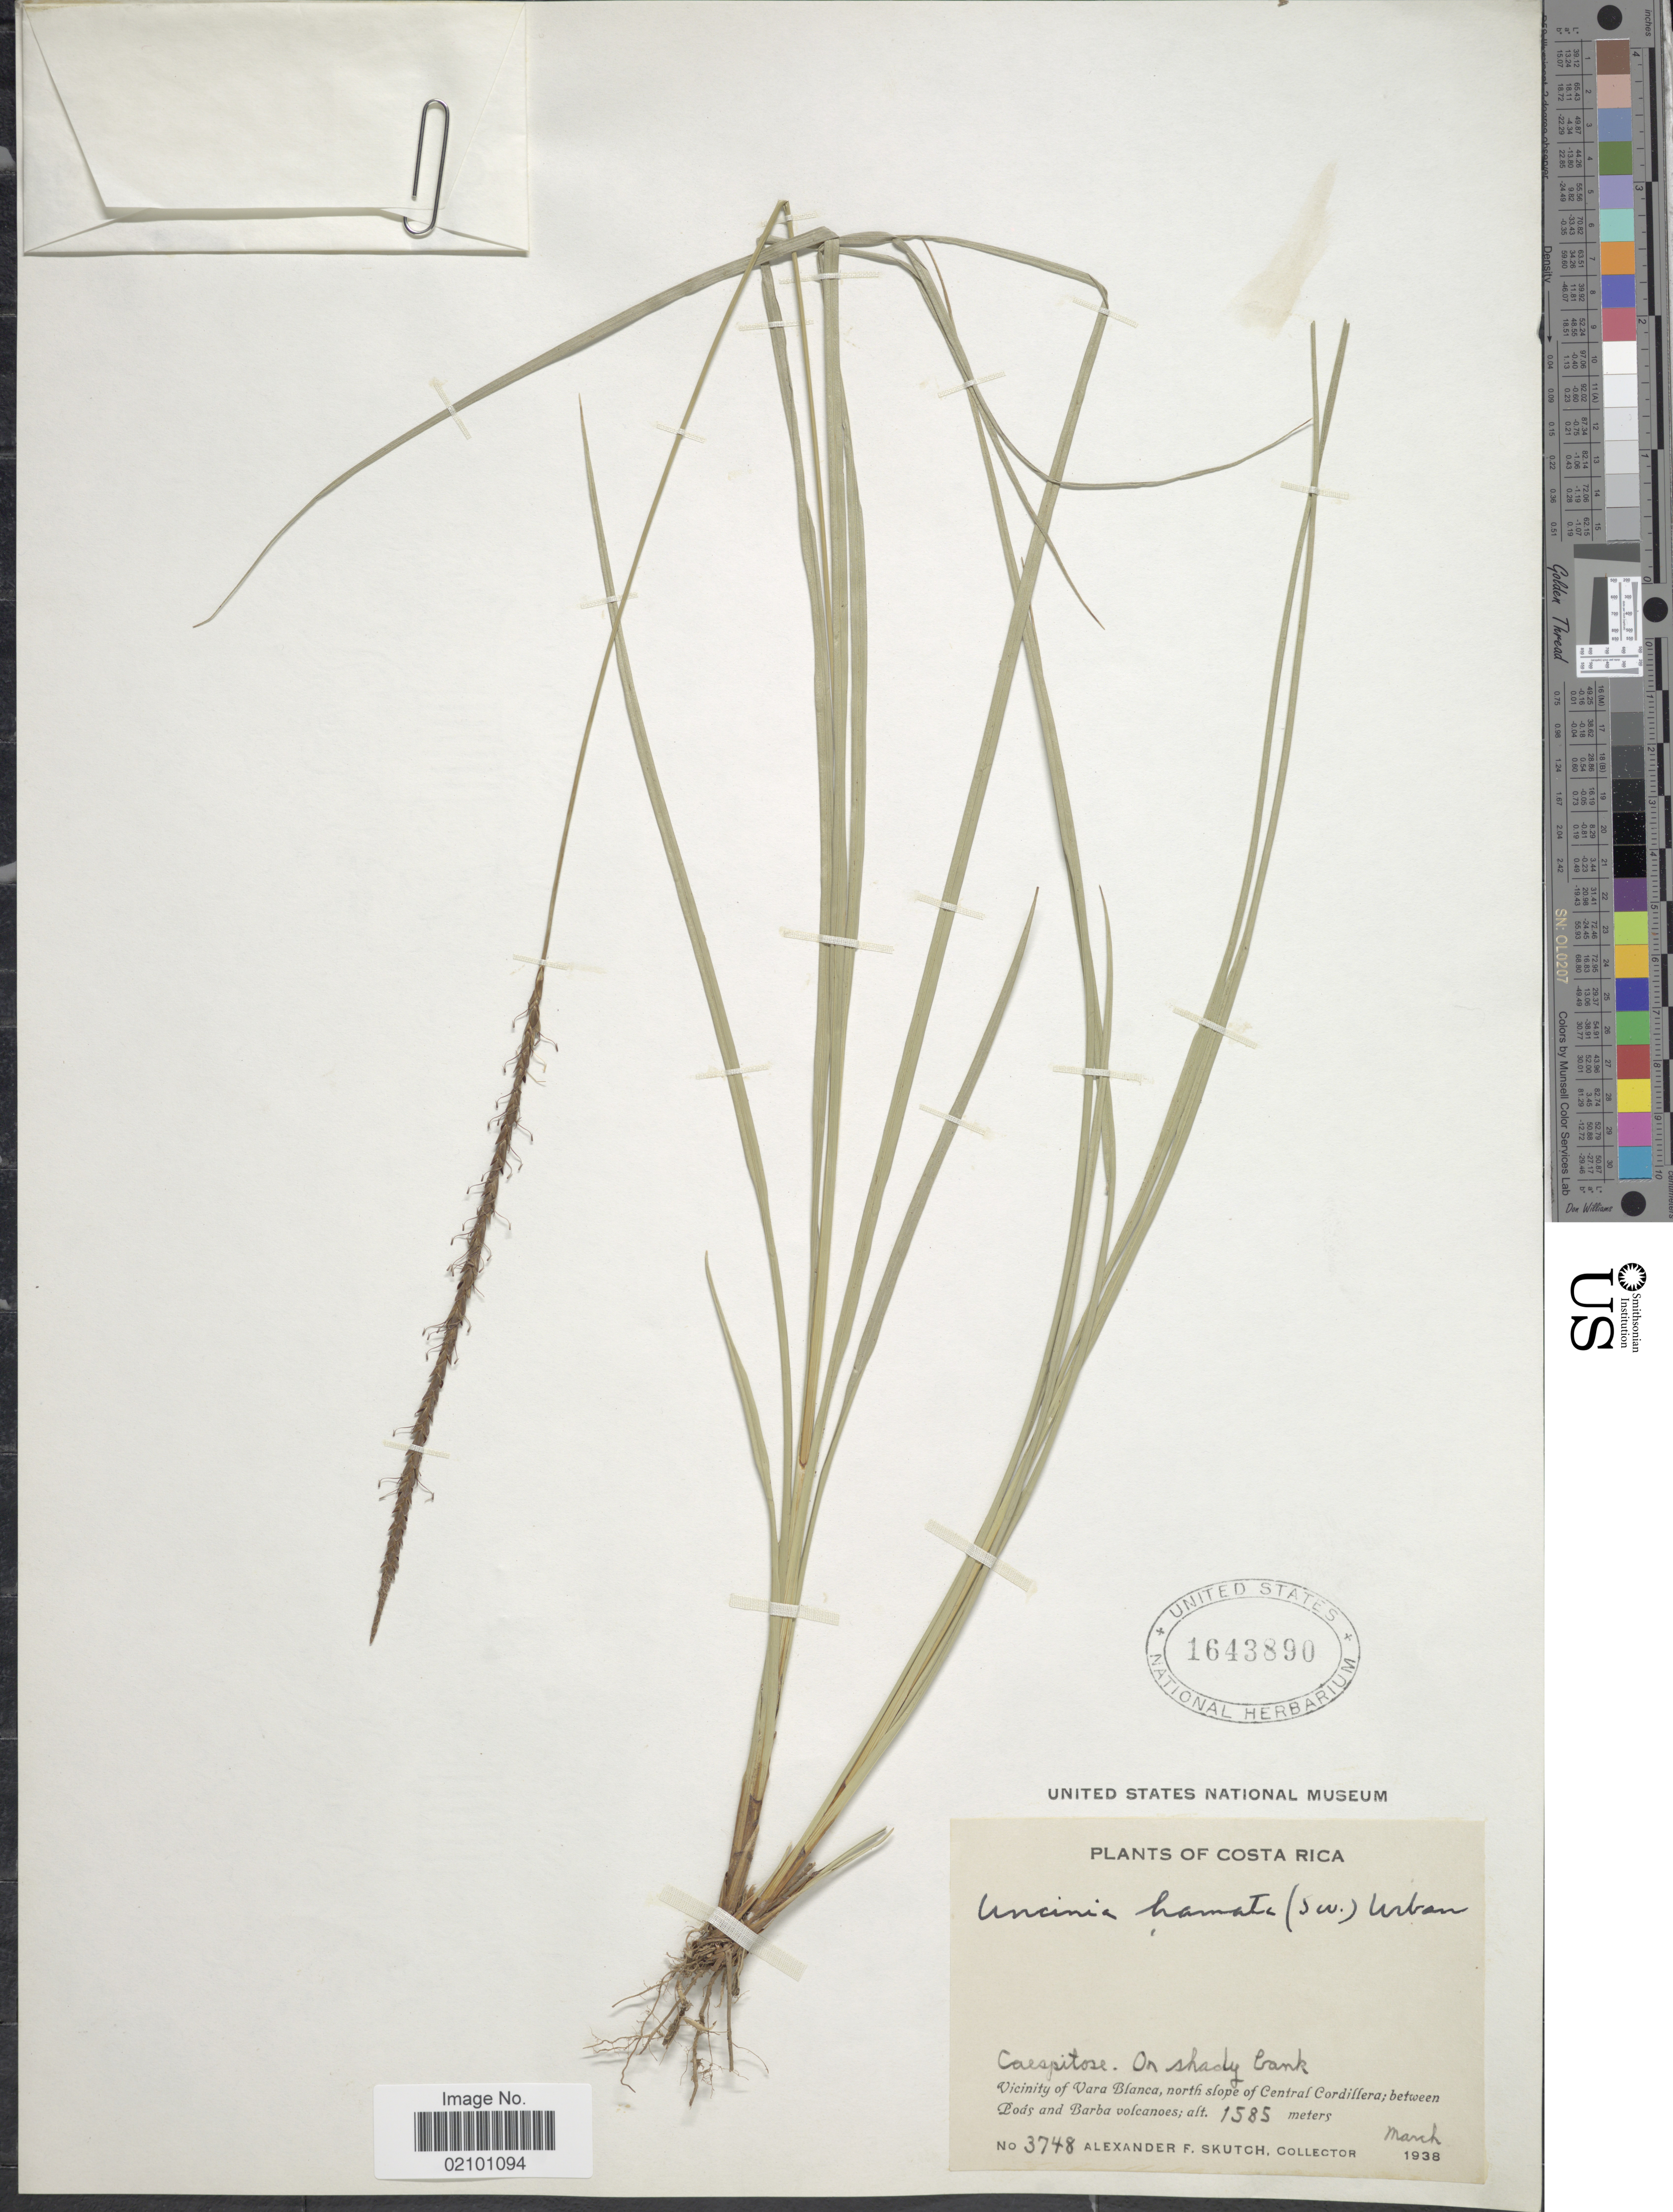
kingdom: Plantae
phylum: Tracheophyta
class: Liliopsida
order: Poales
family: Cyperaceae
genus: Carex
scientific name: Carex hamata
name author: Sw.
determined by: Strong, M. T., (US), Smithsonian Institution - National Museum of Natural History (UNITED STATES)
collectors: A. F. Skutch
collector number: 3748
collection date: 1938-03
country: Costa Rica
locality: Vicinity of Vara Blanca, north slope of Central Cordillera, between Pods and Barba volcanoes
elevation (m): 1585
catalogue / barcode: US 1643890